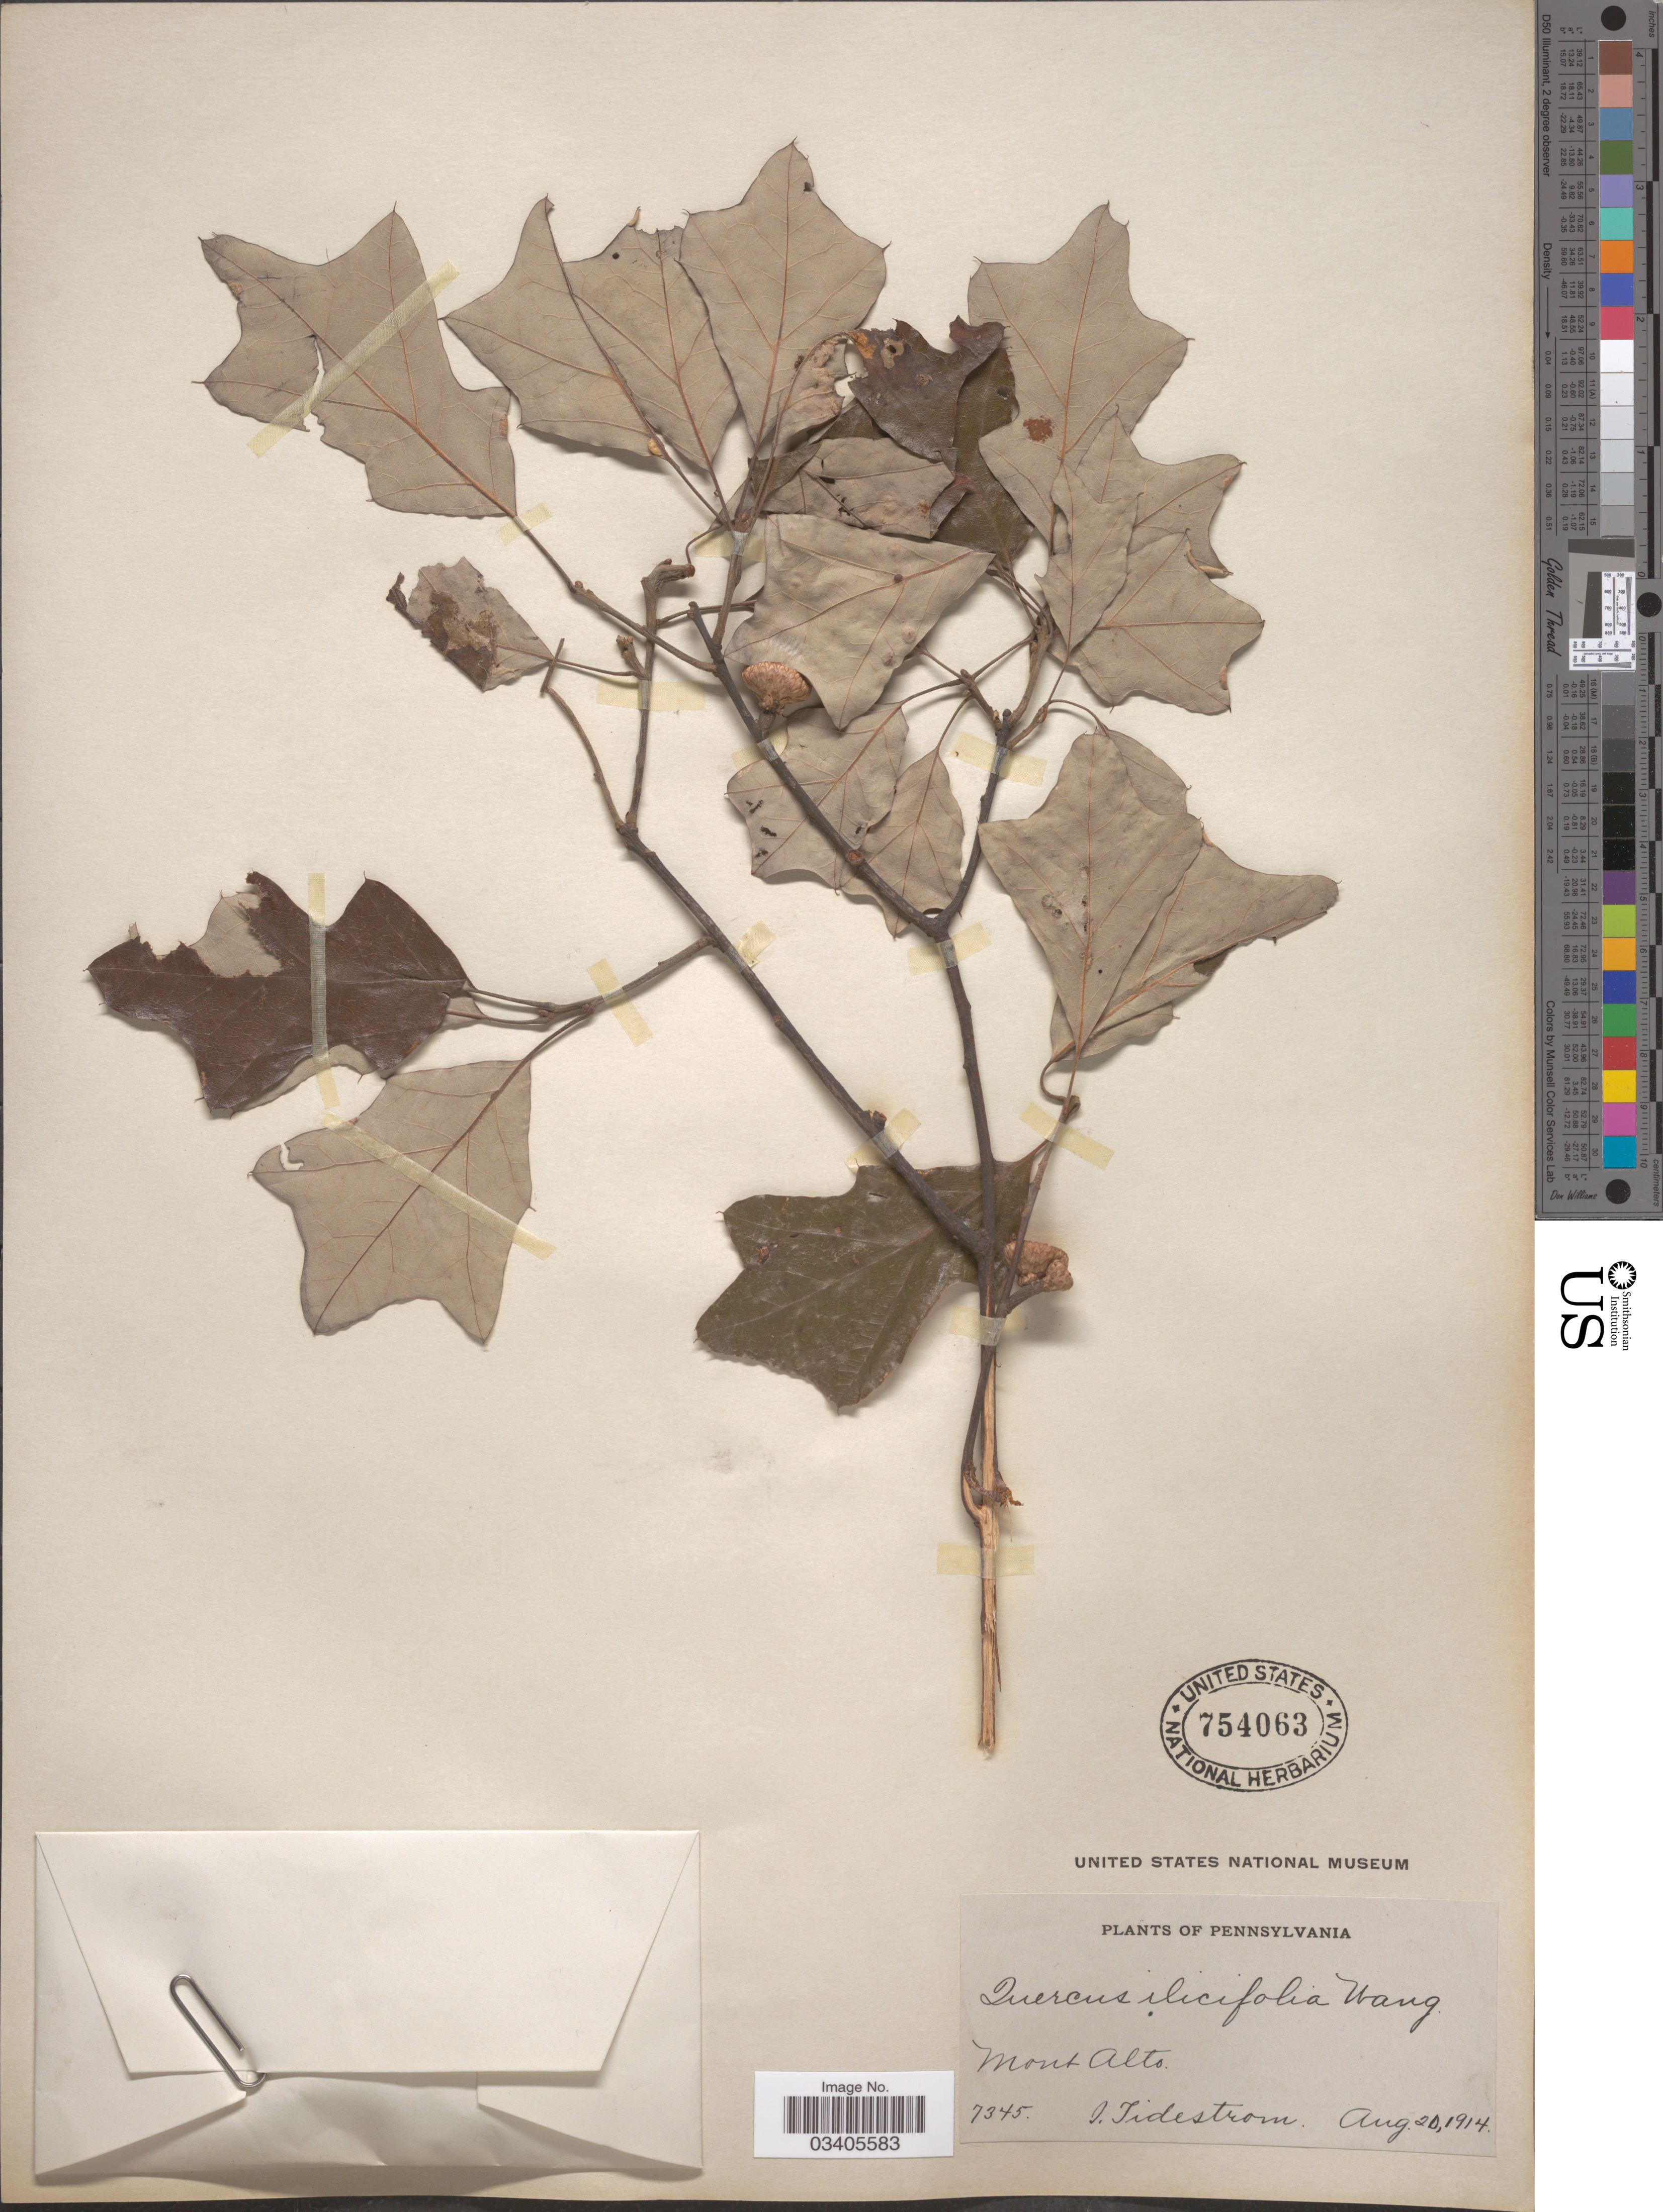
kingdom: Plantae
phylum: Tracheophyta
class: Magnoliopsida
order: Fagales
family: Fagaceae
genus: Quercus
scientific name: Quercus ilicifolia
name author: Wangenh.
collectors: I. F. Tidestrom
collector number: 7345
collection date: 1914-08-20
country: United States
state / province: Pennsylvania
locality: Mount Alto.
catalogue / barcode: US 754063